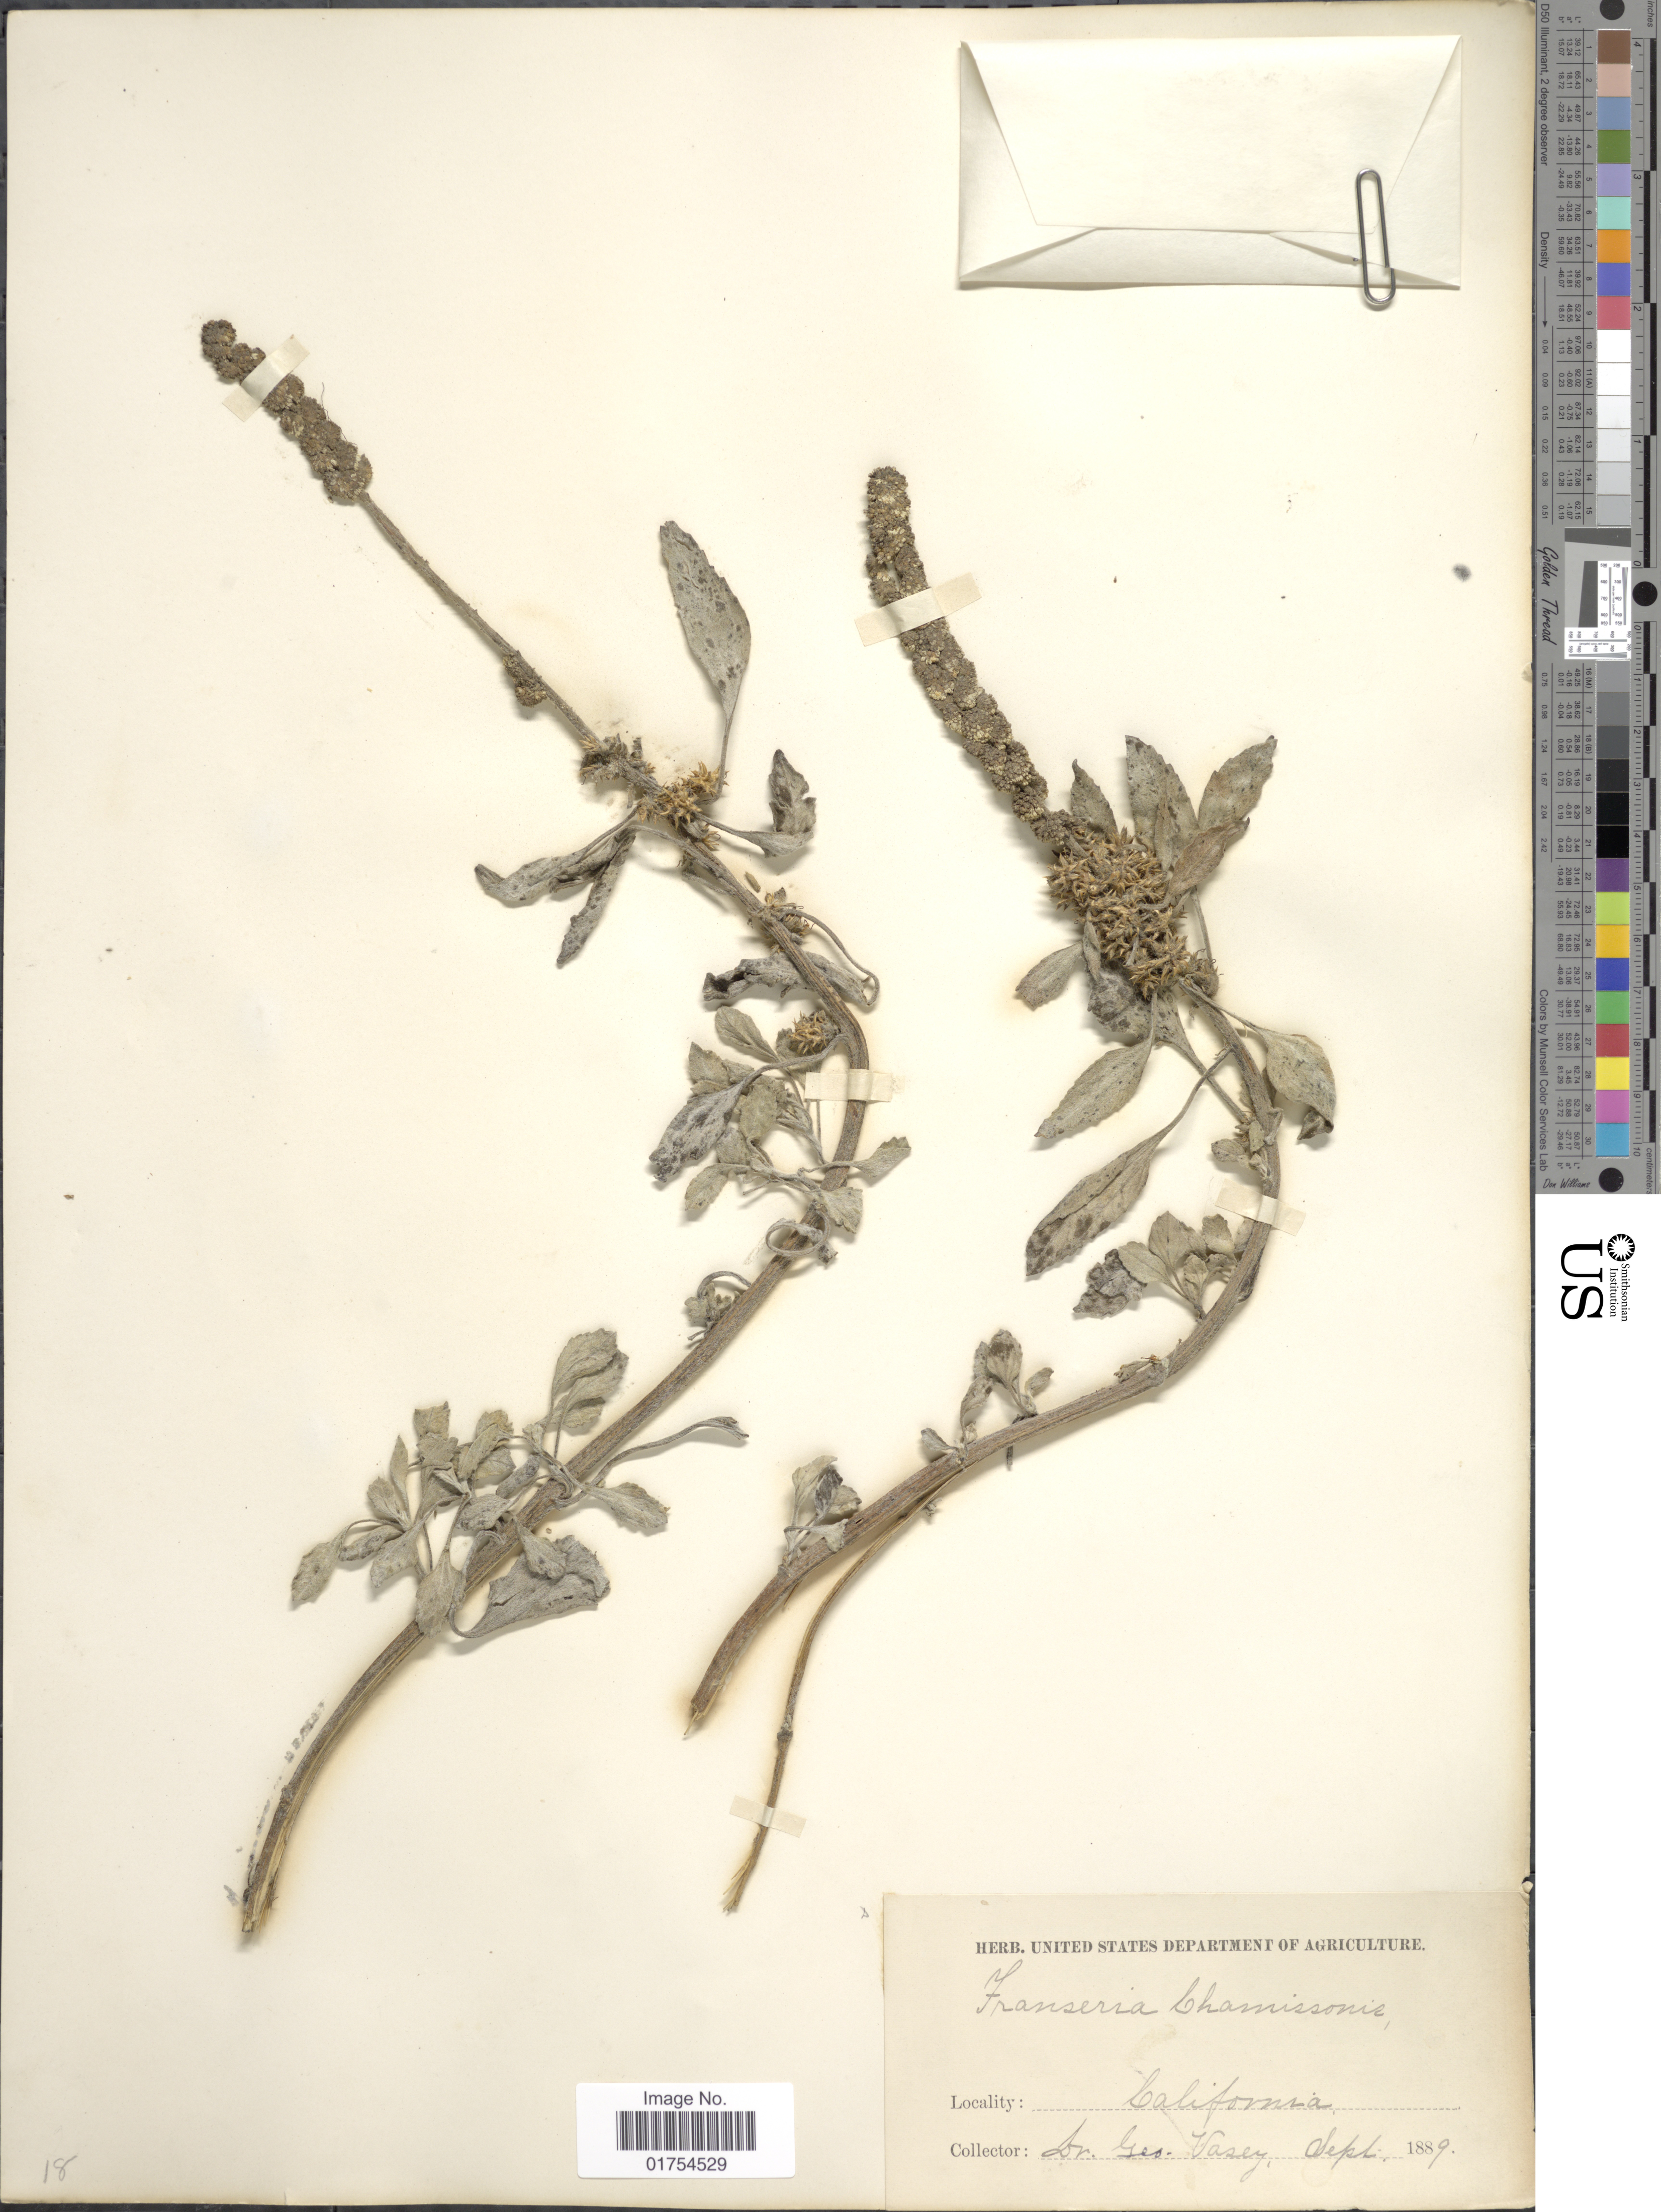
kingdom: Plantae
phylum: Tracheophyta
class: Magnoliopsida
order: Asterales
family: Asteraceae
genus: Franseria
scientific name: Franseria chamissonis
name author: Less.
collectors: G. Vasey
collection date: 1889-09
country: United States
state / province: California